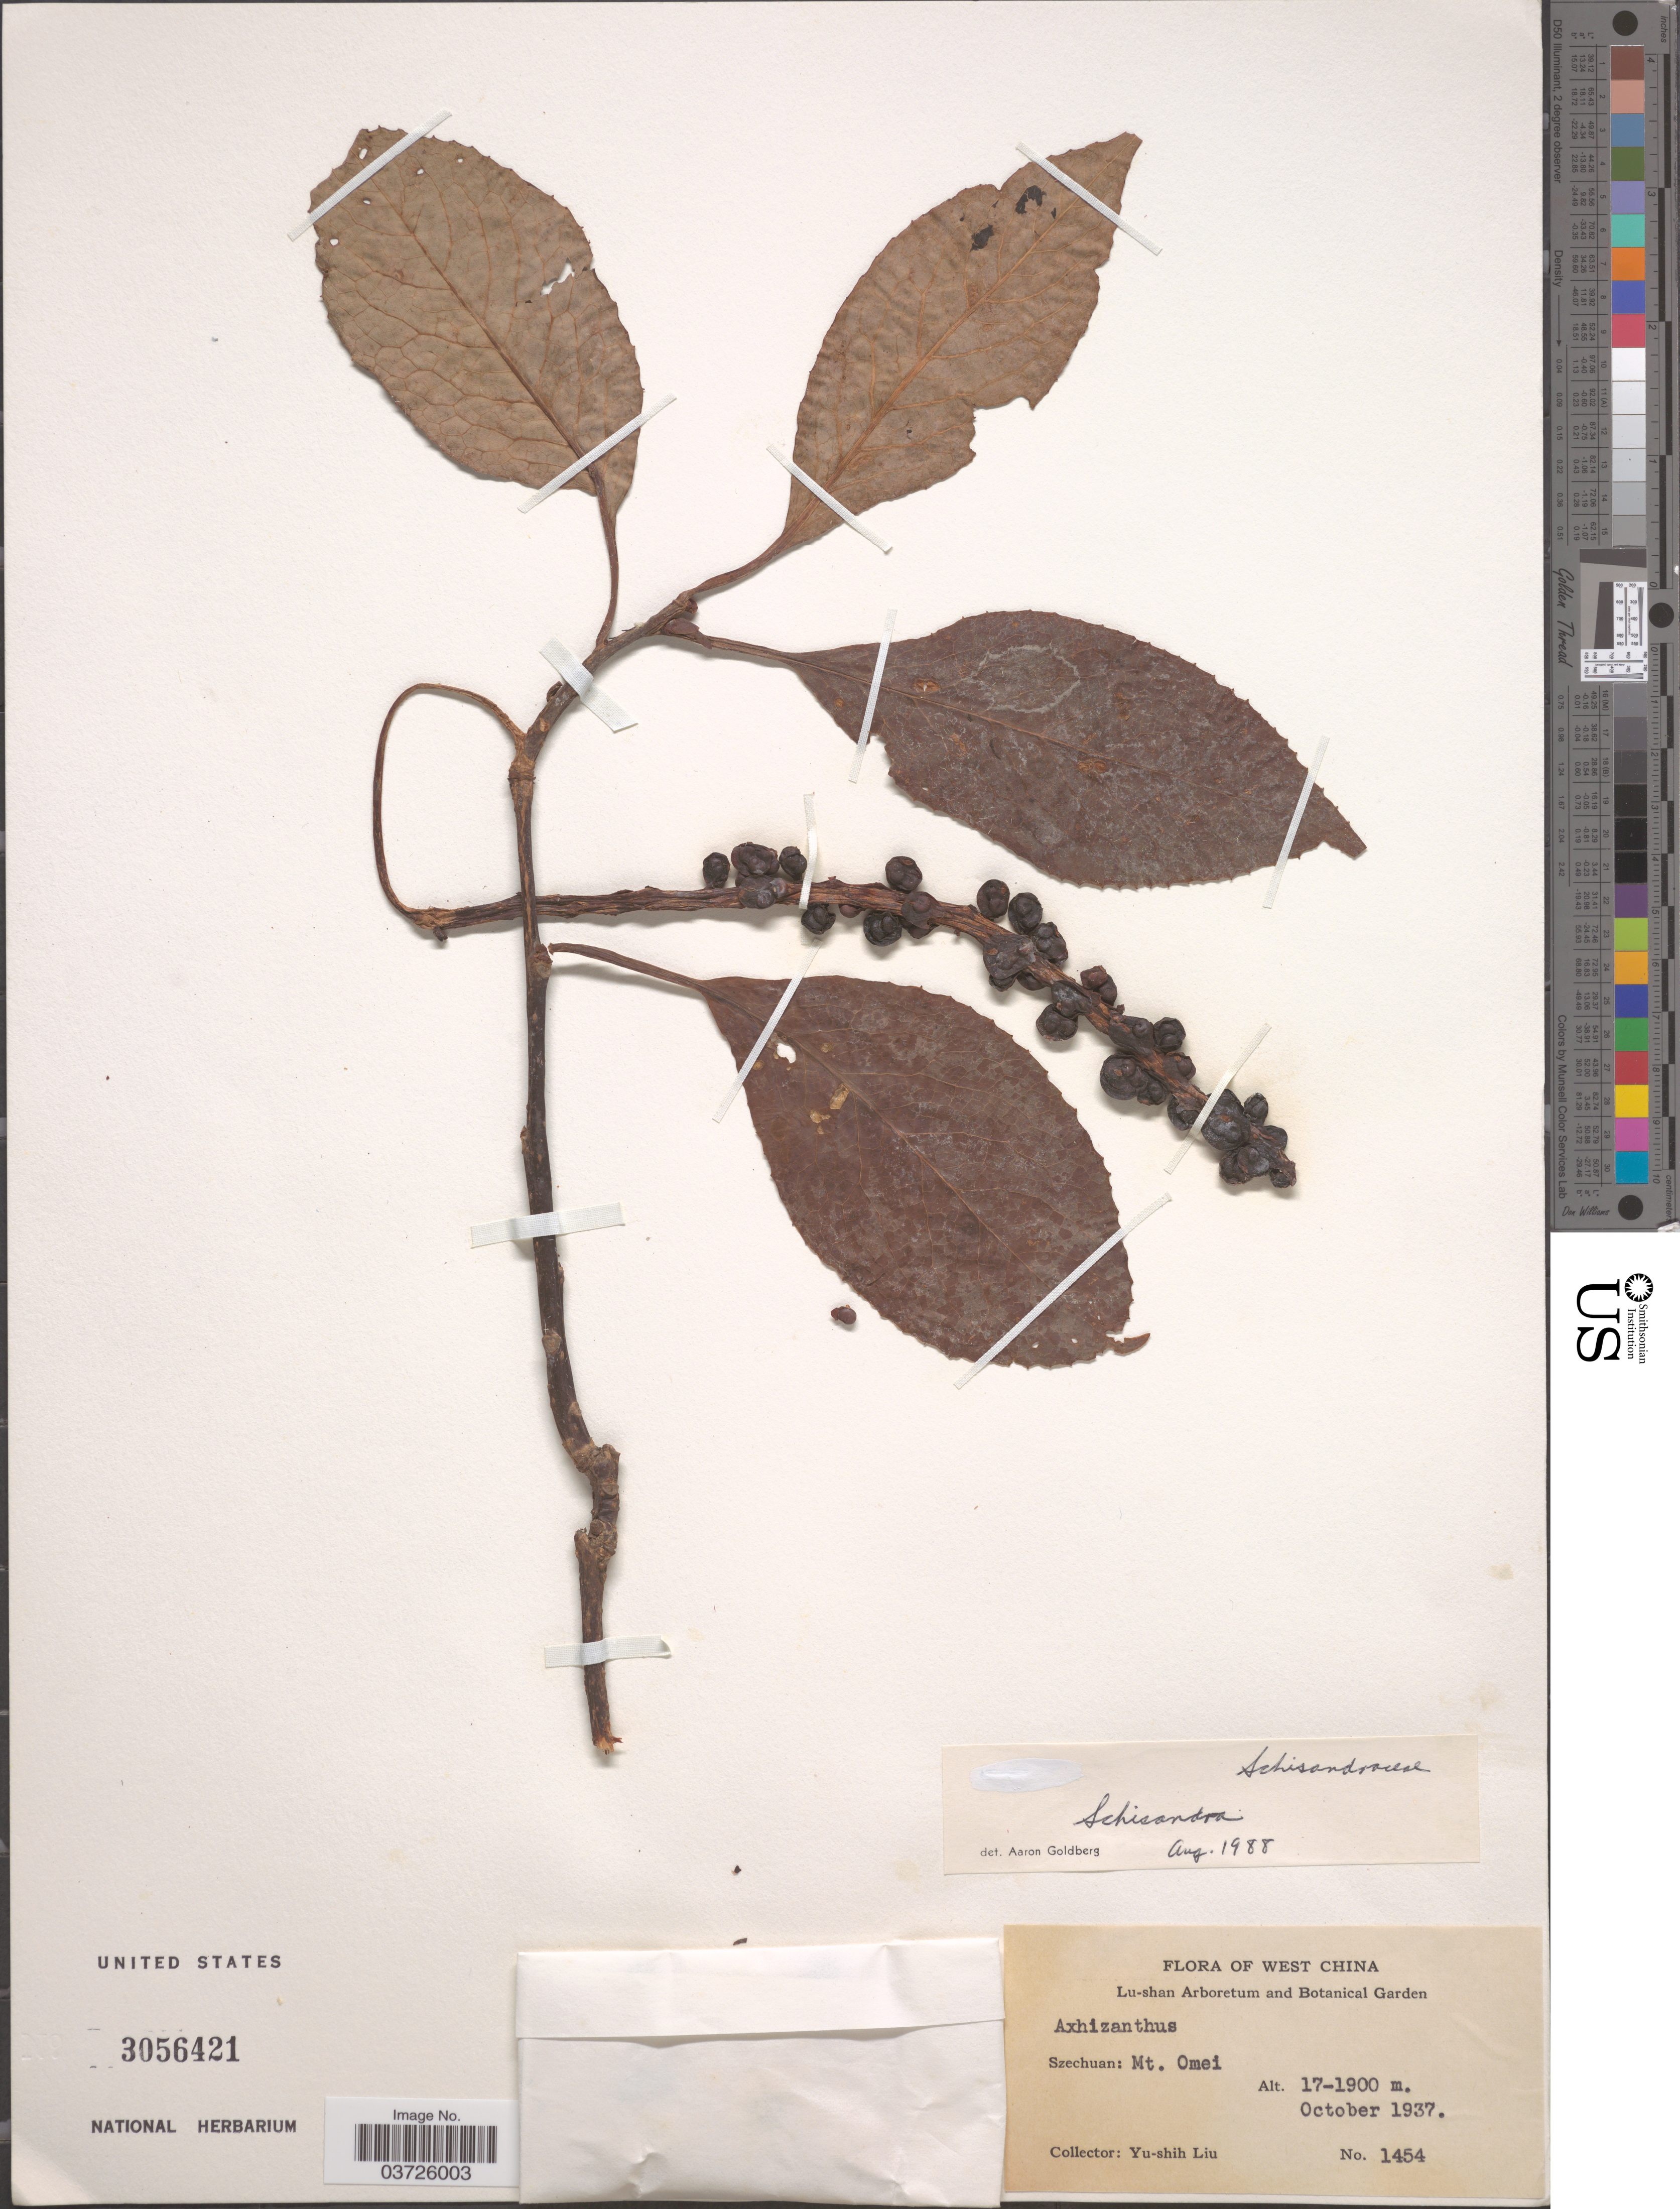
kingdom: Plantae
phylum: Tracheophyta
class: Magnoliopsida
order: Austrobaileyales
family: Schisandraceae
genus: Schisandra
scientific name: Schisandra sp.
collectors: Y.-S. Liu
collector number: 1454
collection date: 1937-10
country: China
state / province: Sichuan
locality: West China. Szechuan: Mt. Omei.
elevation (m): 1700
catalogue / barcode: US 3056421